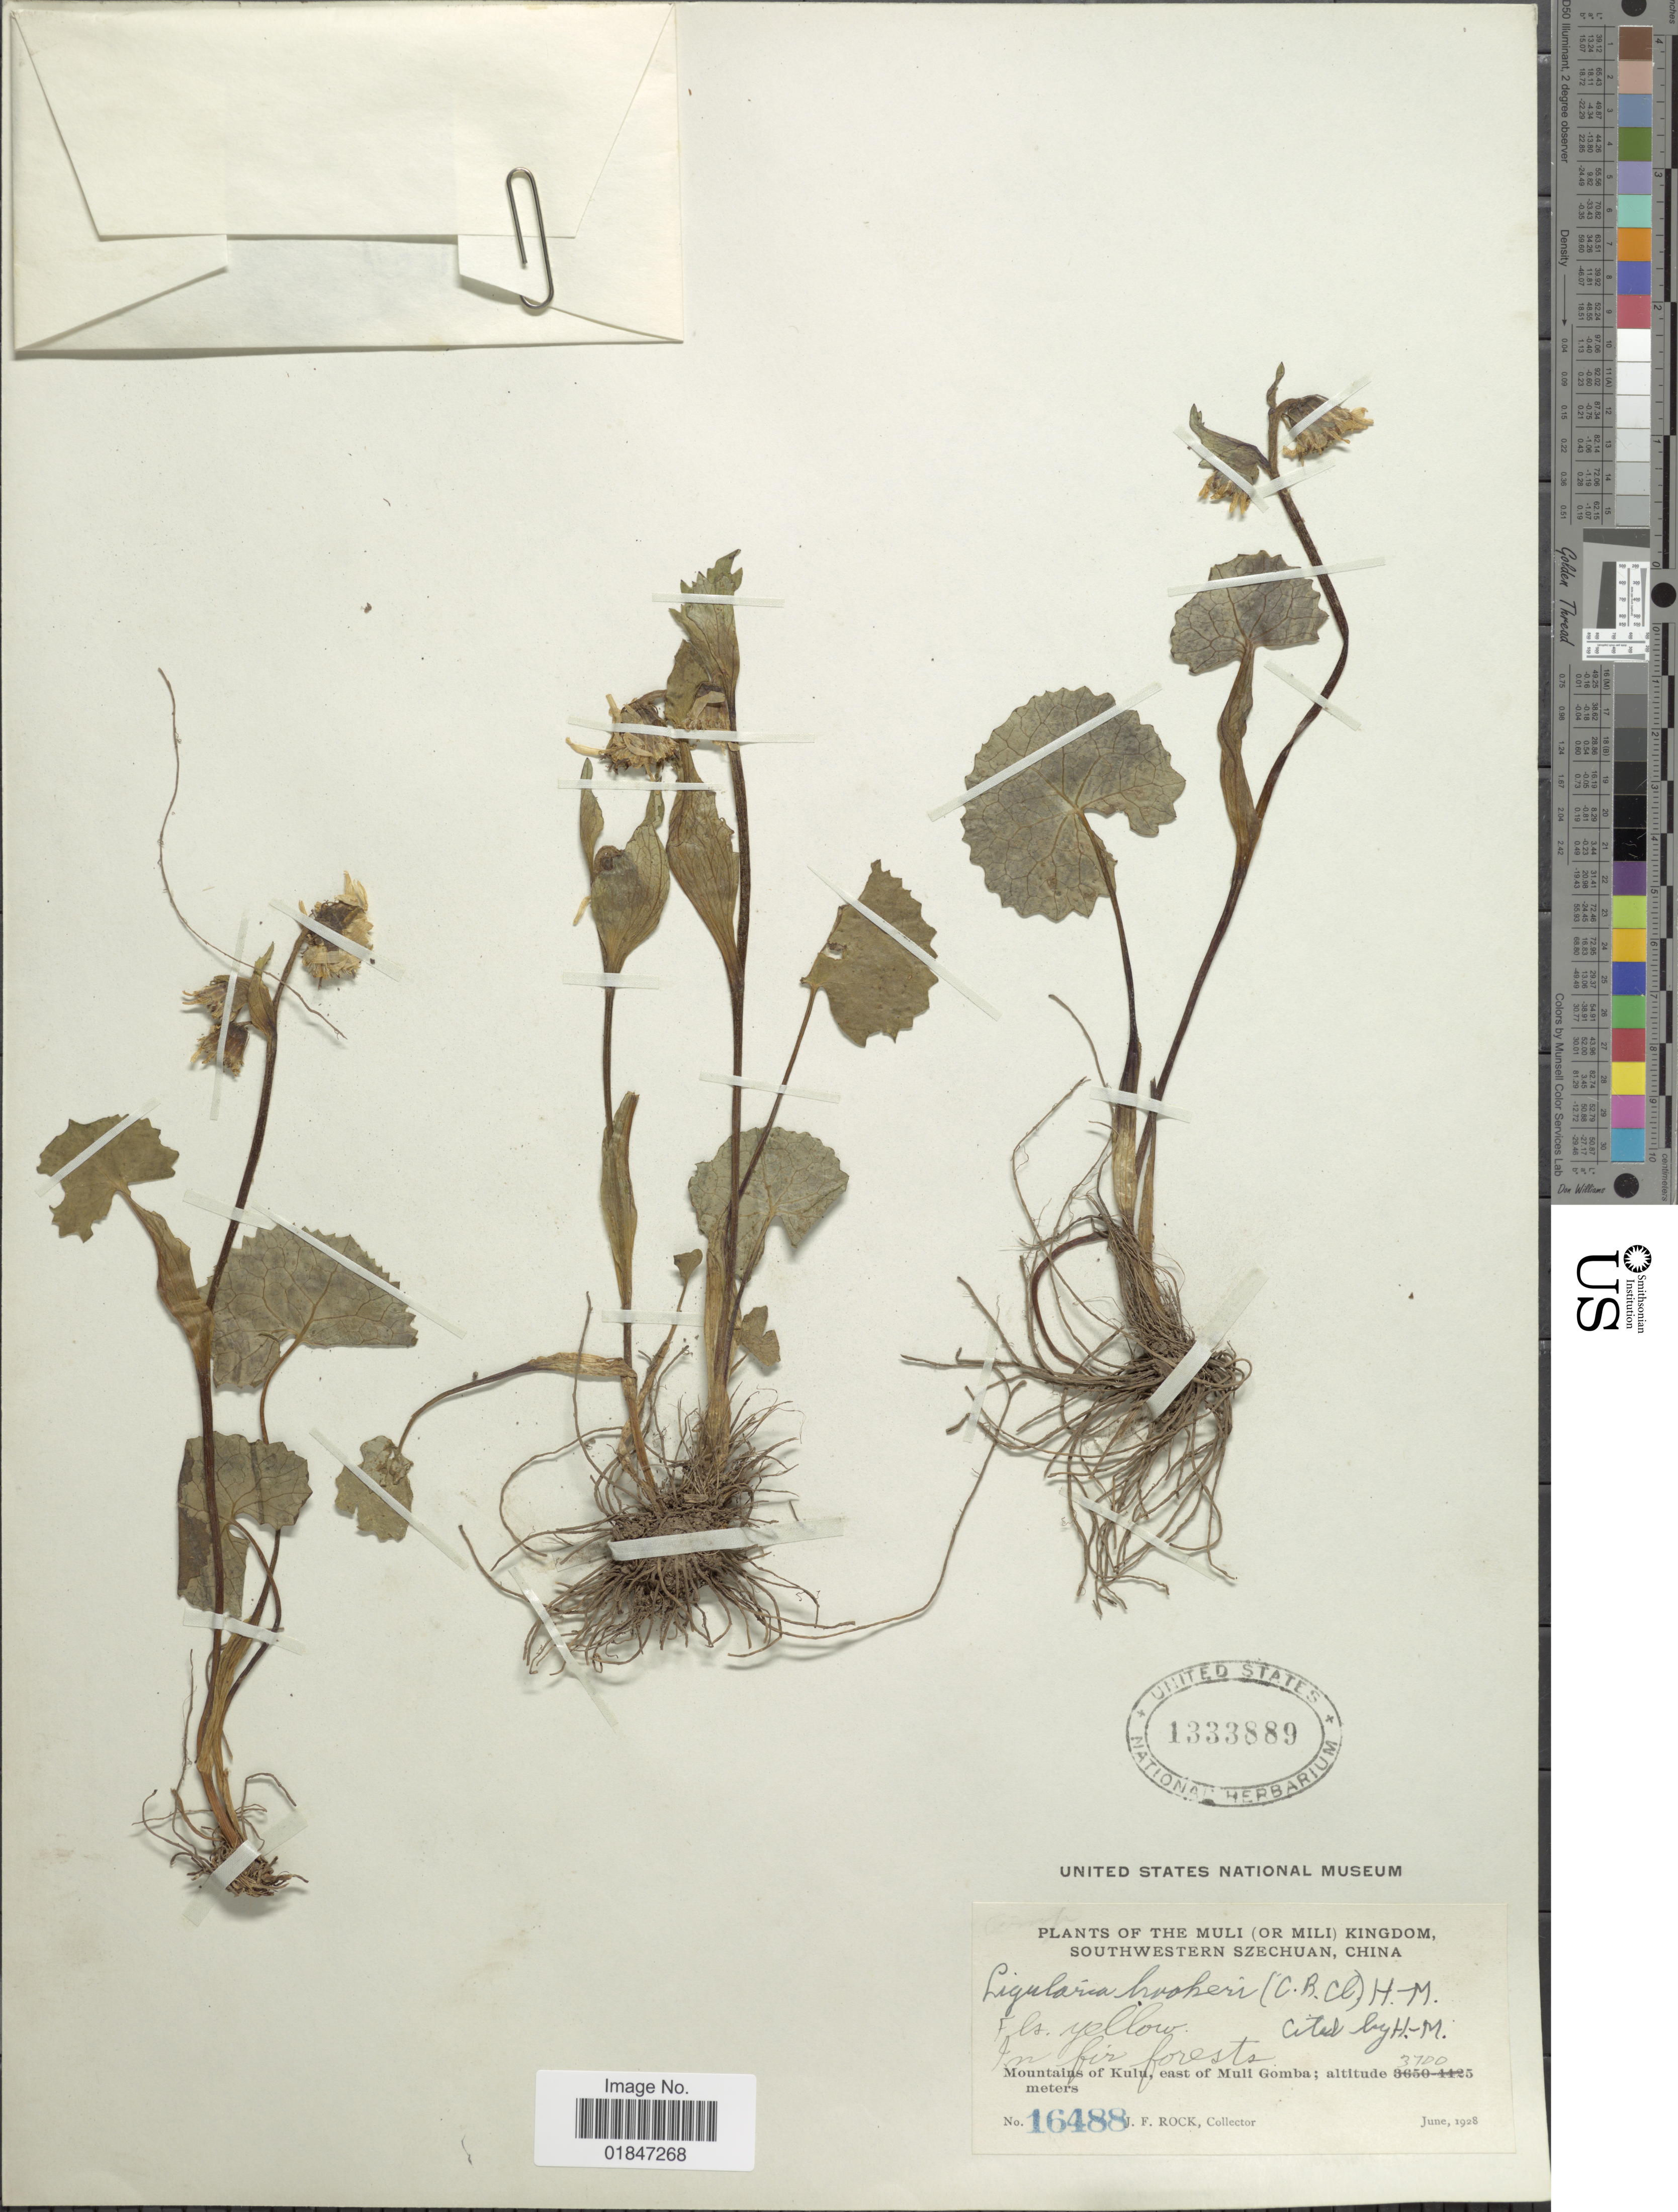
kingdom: Plantae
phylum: Tracheophyta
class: Magnoliopsida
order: Asterales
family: Asteraceae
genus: Ligularia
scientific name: Ligularia hookeri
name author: (C.B. Clarke) Hand.-Mazz.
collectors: J. Rock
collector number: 16488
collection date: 1928-06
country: China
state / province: Sichuan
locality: The Muli (or Mili) Kingdom Southwestern Szechuan, China,Mountain of Kulu, east of Muli Gomba.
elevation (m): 3700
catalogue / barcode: US 1333889